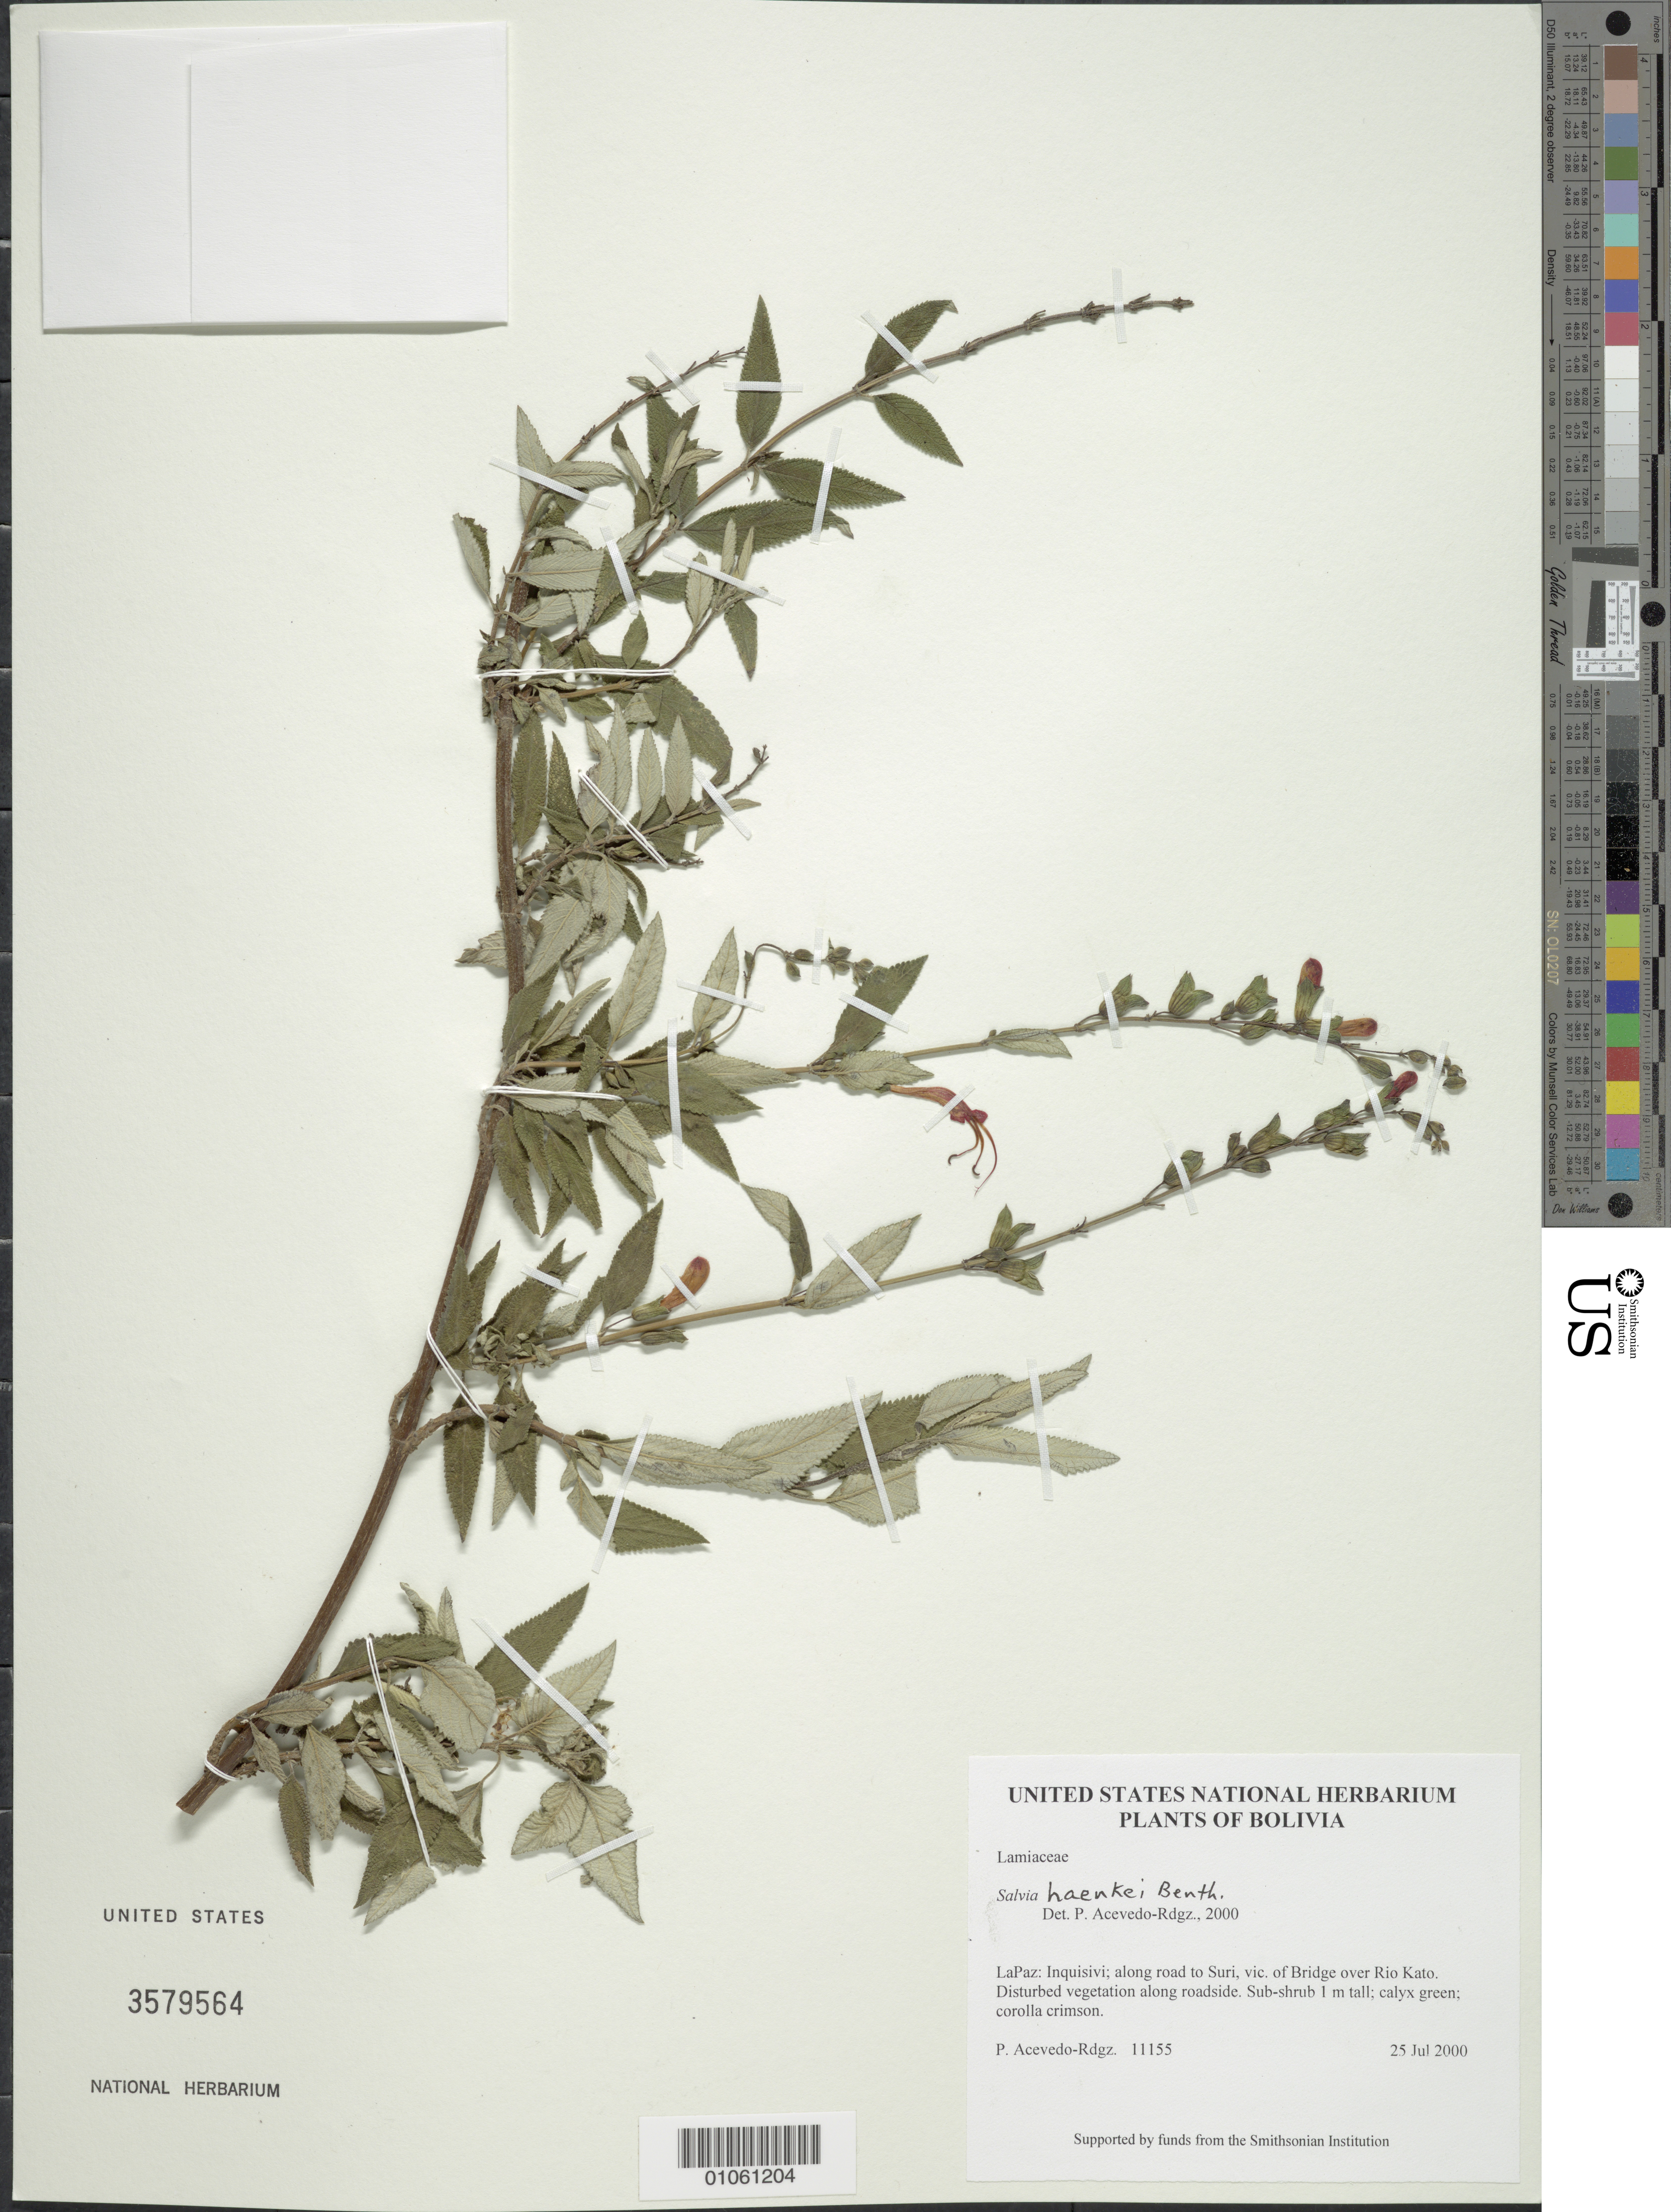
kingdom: Plantae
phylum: Tracheophyta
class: Magnoliopsida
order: Lamiales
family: Lamiaceae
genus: Salvia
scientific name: Salvia haenkei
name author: Benth.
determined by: Acevedo-Rodríguez, P., (BOT), Smithsonian Institution - National Museum of Natural History (UNITED STATES)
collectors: P. Acevedo-Rodr.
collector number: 11155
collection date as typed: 25 Jul 2000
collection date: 2000-07-25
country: Bolivia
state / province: La Paz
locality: LaPaz: Inquisivi; along road to Suri, vic. of Bridge over Rio Kato.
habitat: Disturbed vegetation along roadside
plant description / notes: US, NY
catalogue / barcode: US 3579564